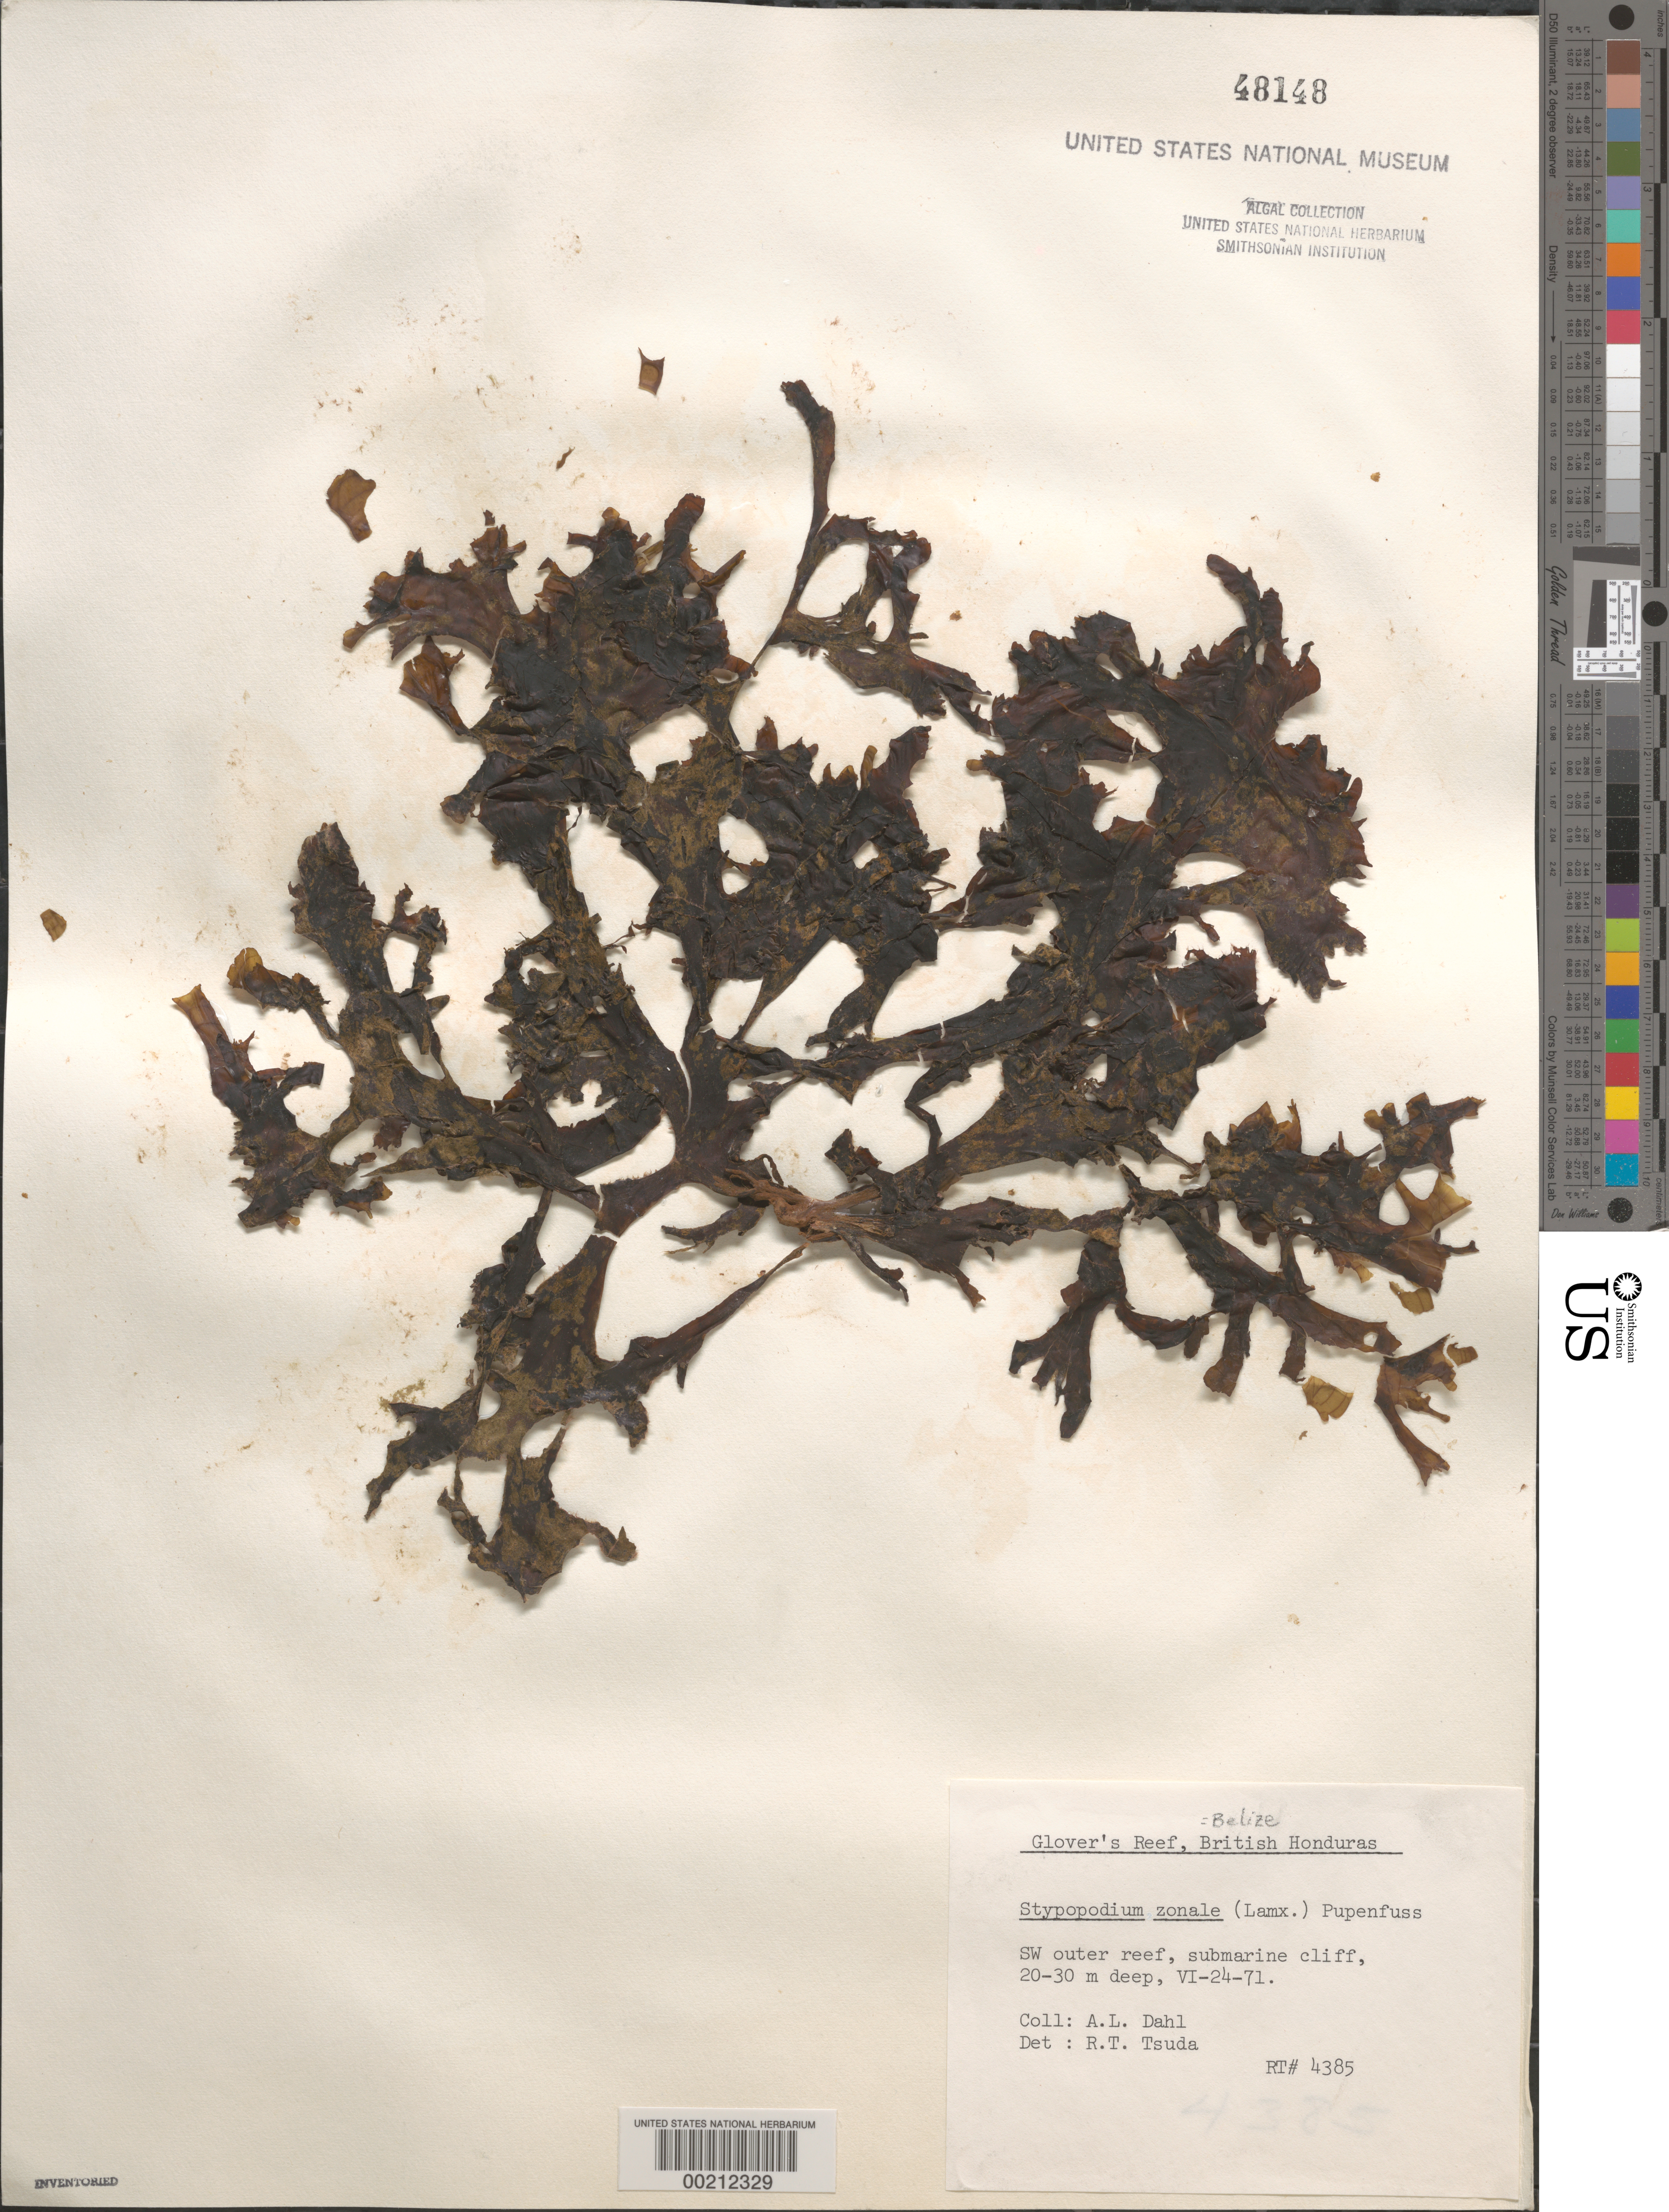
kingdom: Chromista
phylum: Ochrophyta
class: Phaeophyceae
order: Dictyotales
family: Dictyotaceae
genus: Stypopodium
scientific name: Stypopodium zonale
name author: (J.V.Lamouroux) Papenf.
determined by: Tsuda, R. T.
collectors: A. Dahl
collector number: Rt 4385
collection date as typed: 24 Jun 1971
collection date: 1971-06-24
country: Belize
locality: Glover's Reef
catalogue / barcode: US 48148